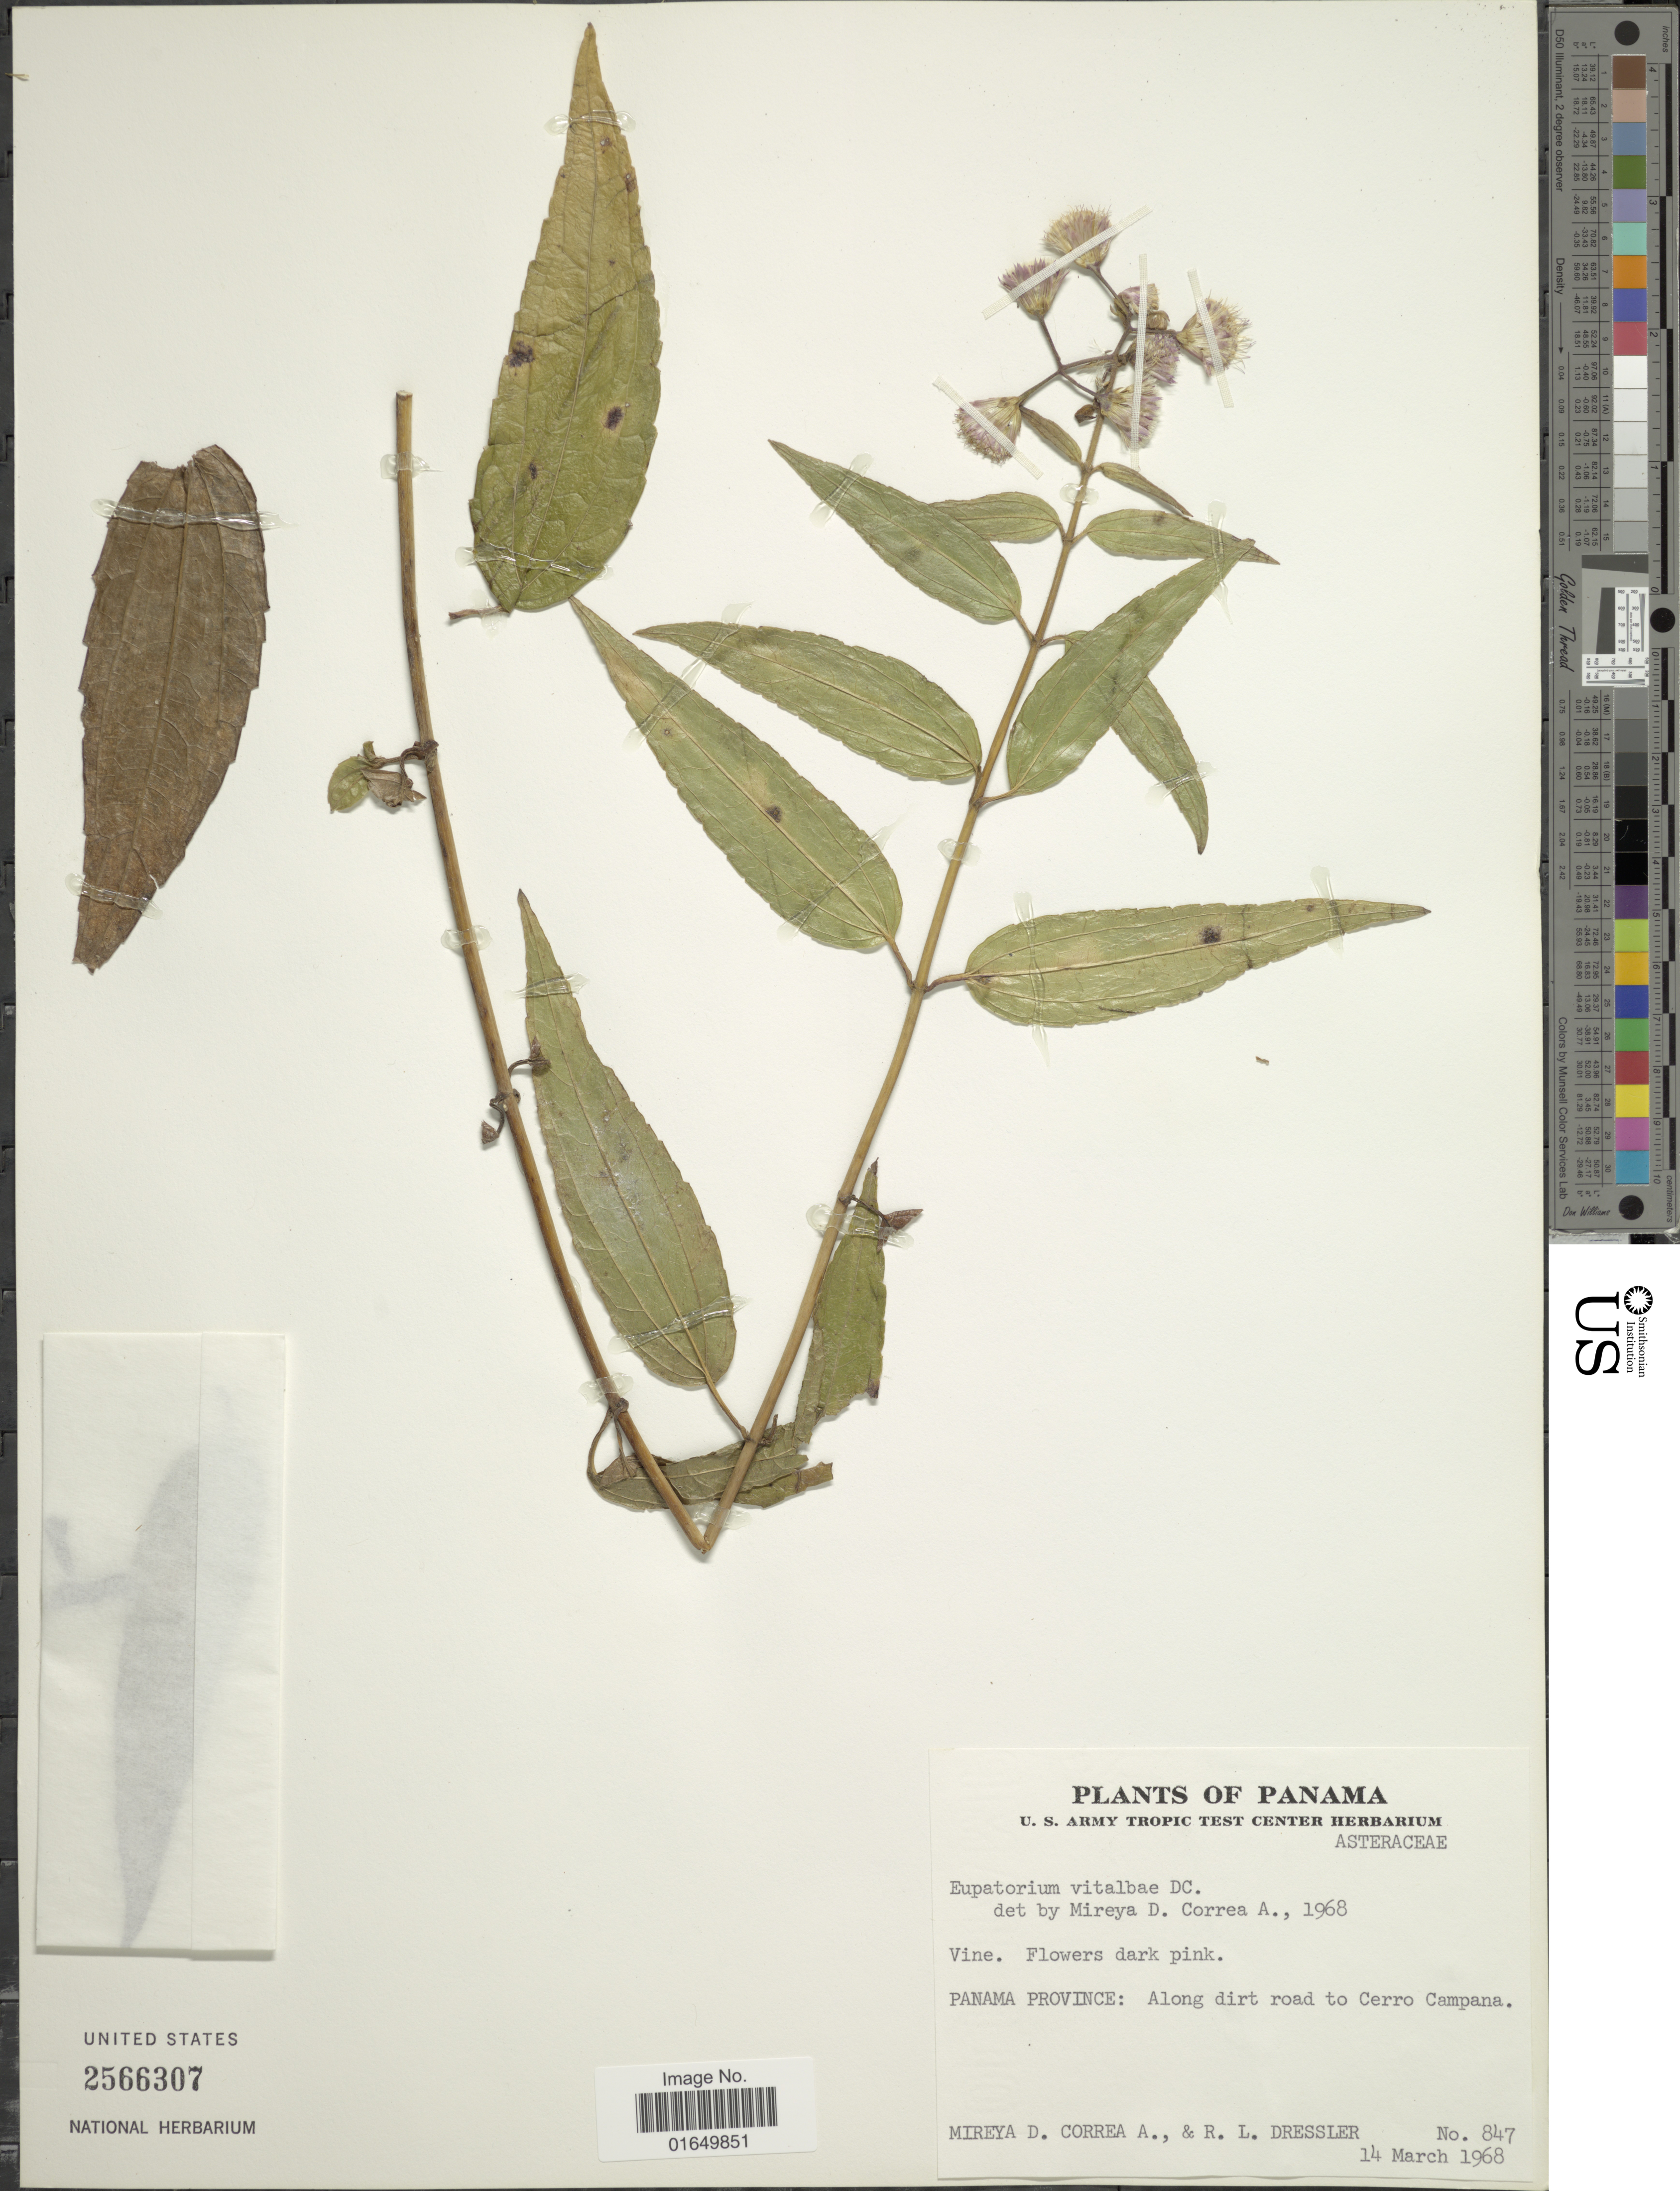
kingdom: Plantae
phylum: Tracheophyta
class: Magnoliopsida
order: Asterales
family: Asteraceae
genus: Heterocondylus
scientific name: Heterocondylus vitalbae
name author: (DC.) R.M. King & H. Rob.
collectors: M. D. Corrêa-A. & R. Dressler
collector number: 847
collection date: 1968-03-14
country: Panama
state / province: Panamá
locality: Along dirt road to Cerro Campana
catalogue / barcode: US 2566307